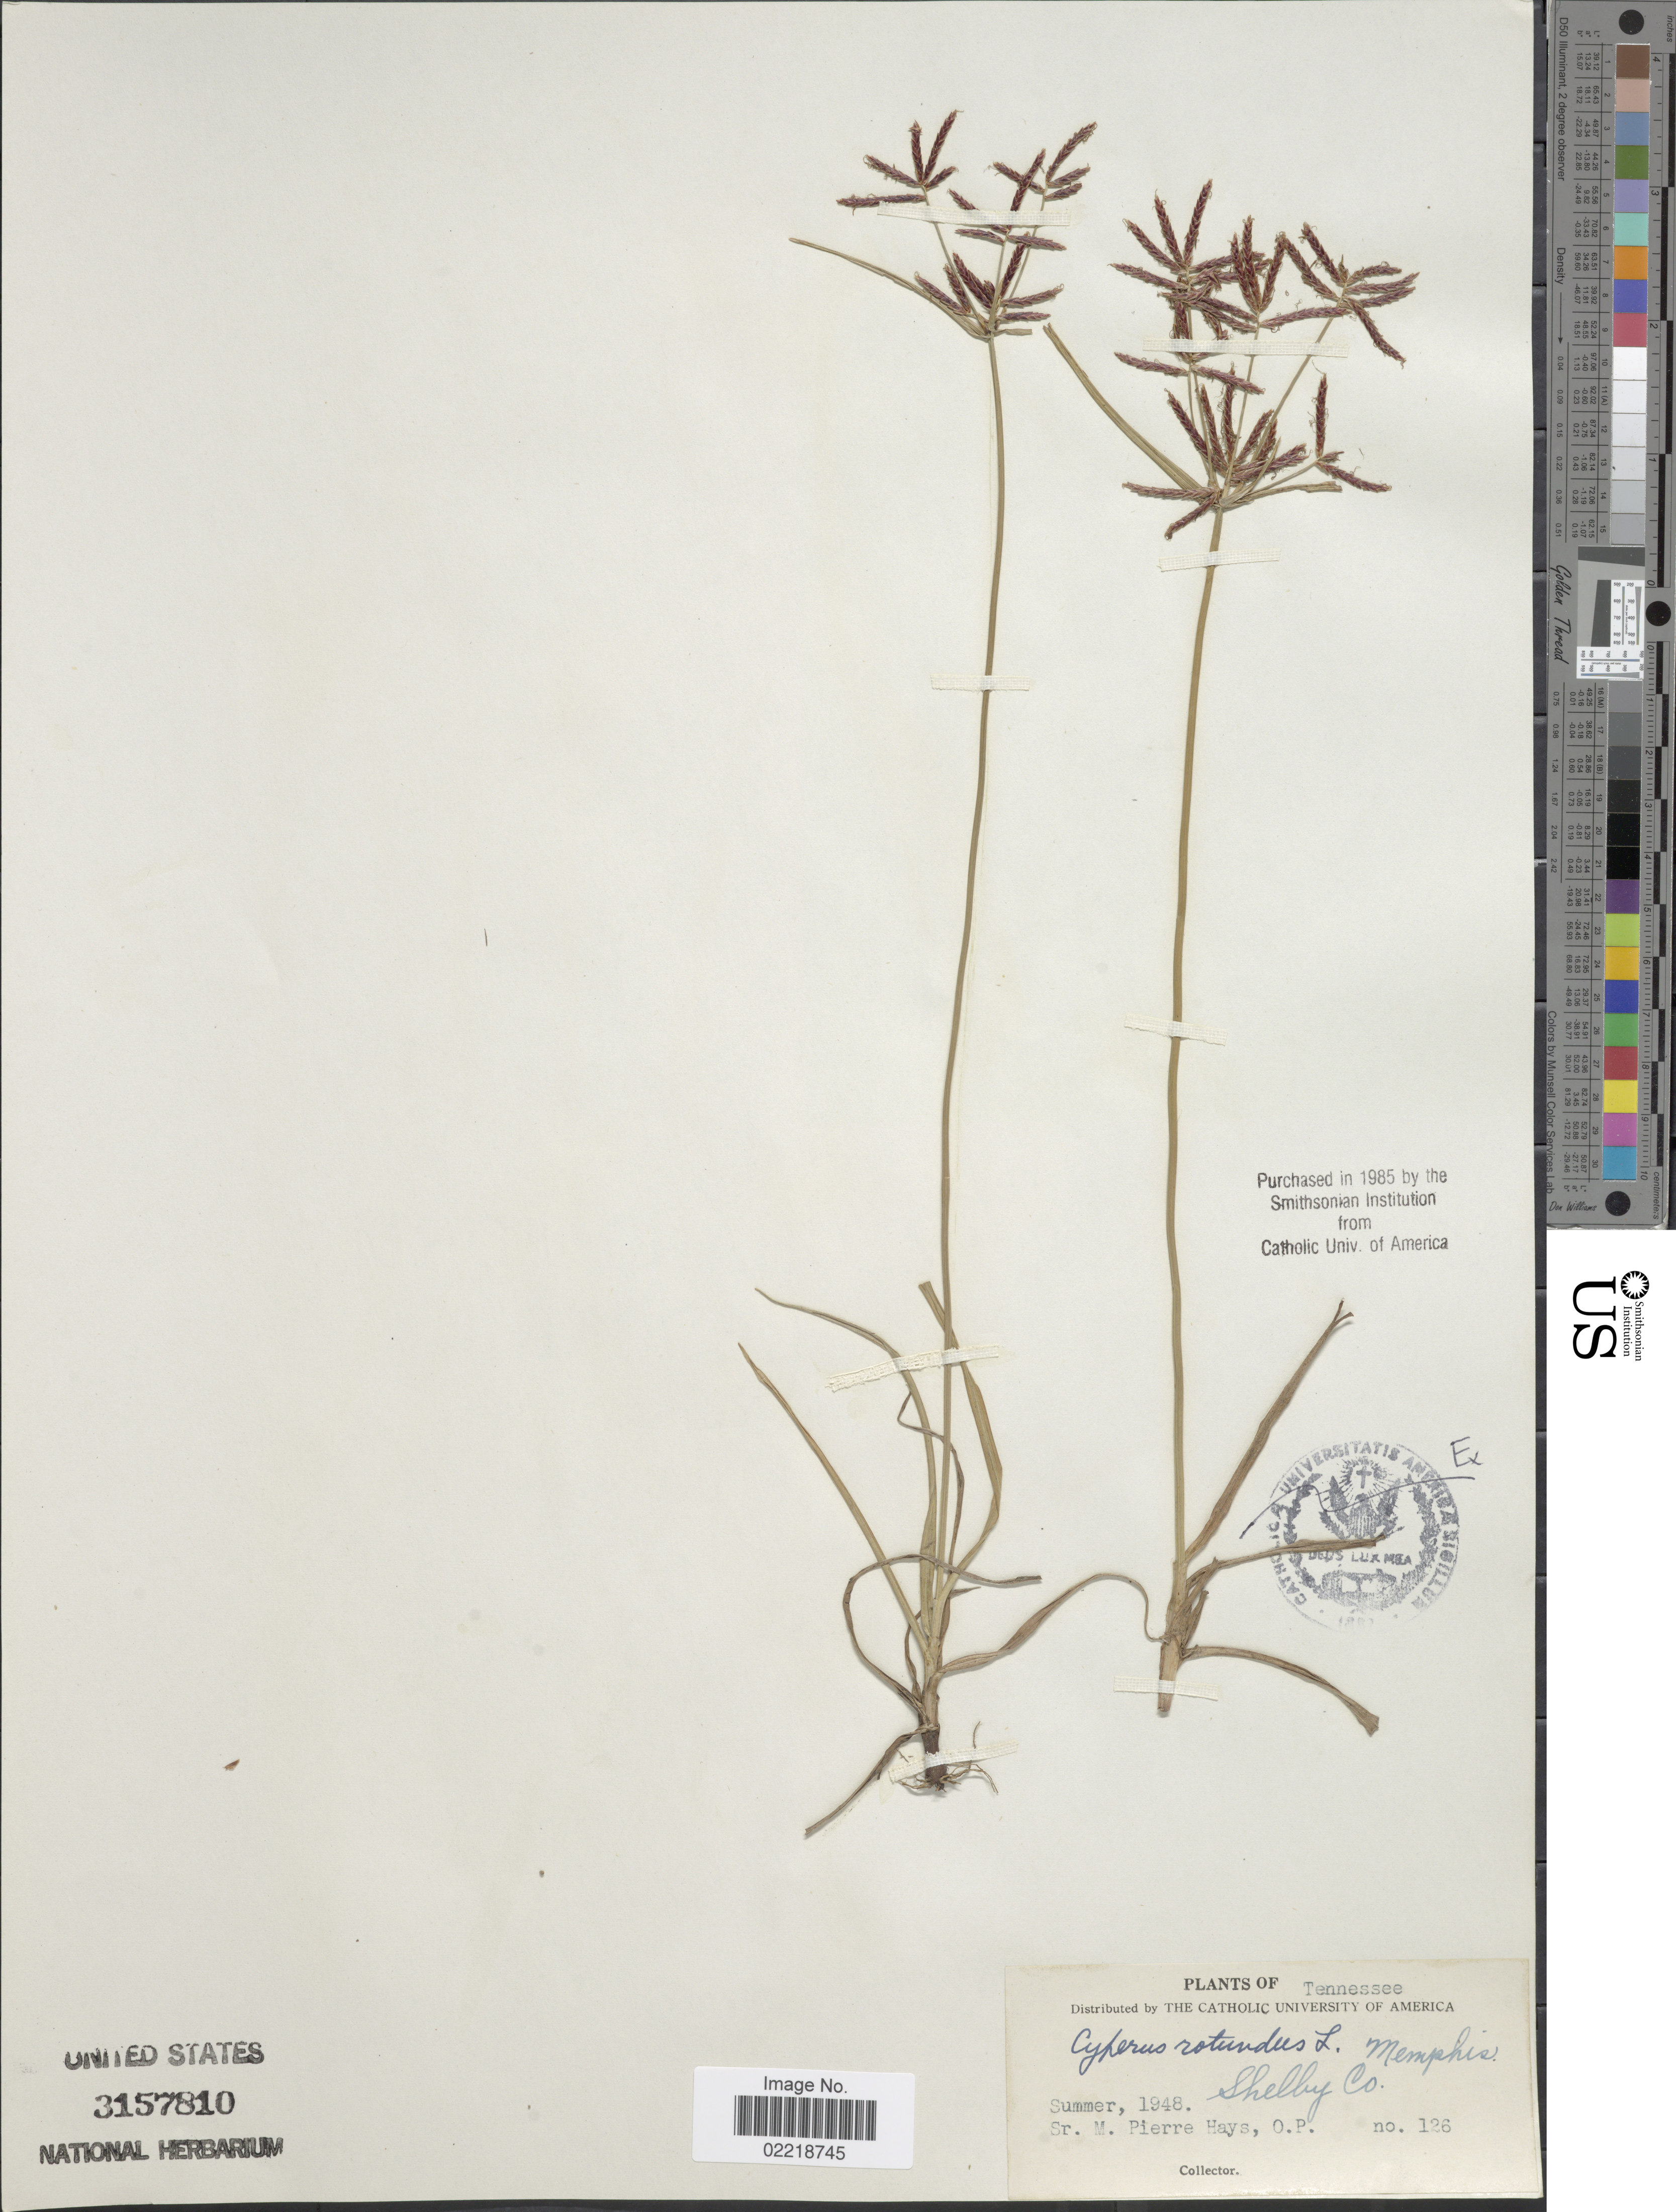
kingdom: Plantae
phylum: Tracheophyta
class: Liliopsida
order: Poales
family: Cyperaceae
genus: Cyperus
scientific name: Cyperus rotundus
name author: L.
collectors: M. Hays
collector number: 126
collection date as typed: Summer, 1948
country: United States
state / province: Tennessee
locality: Shelby Co.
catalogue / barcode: US 3157810